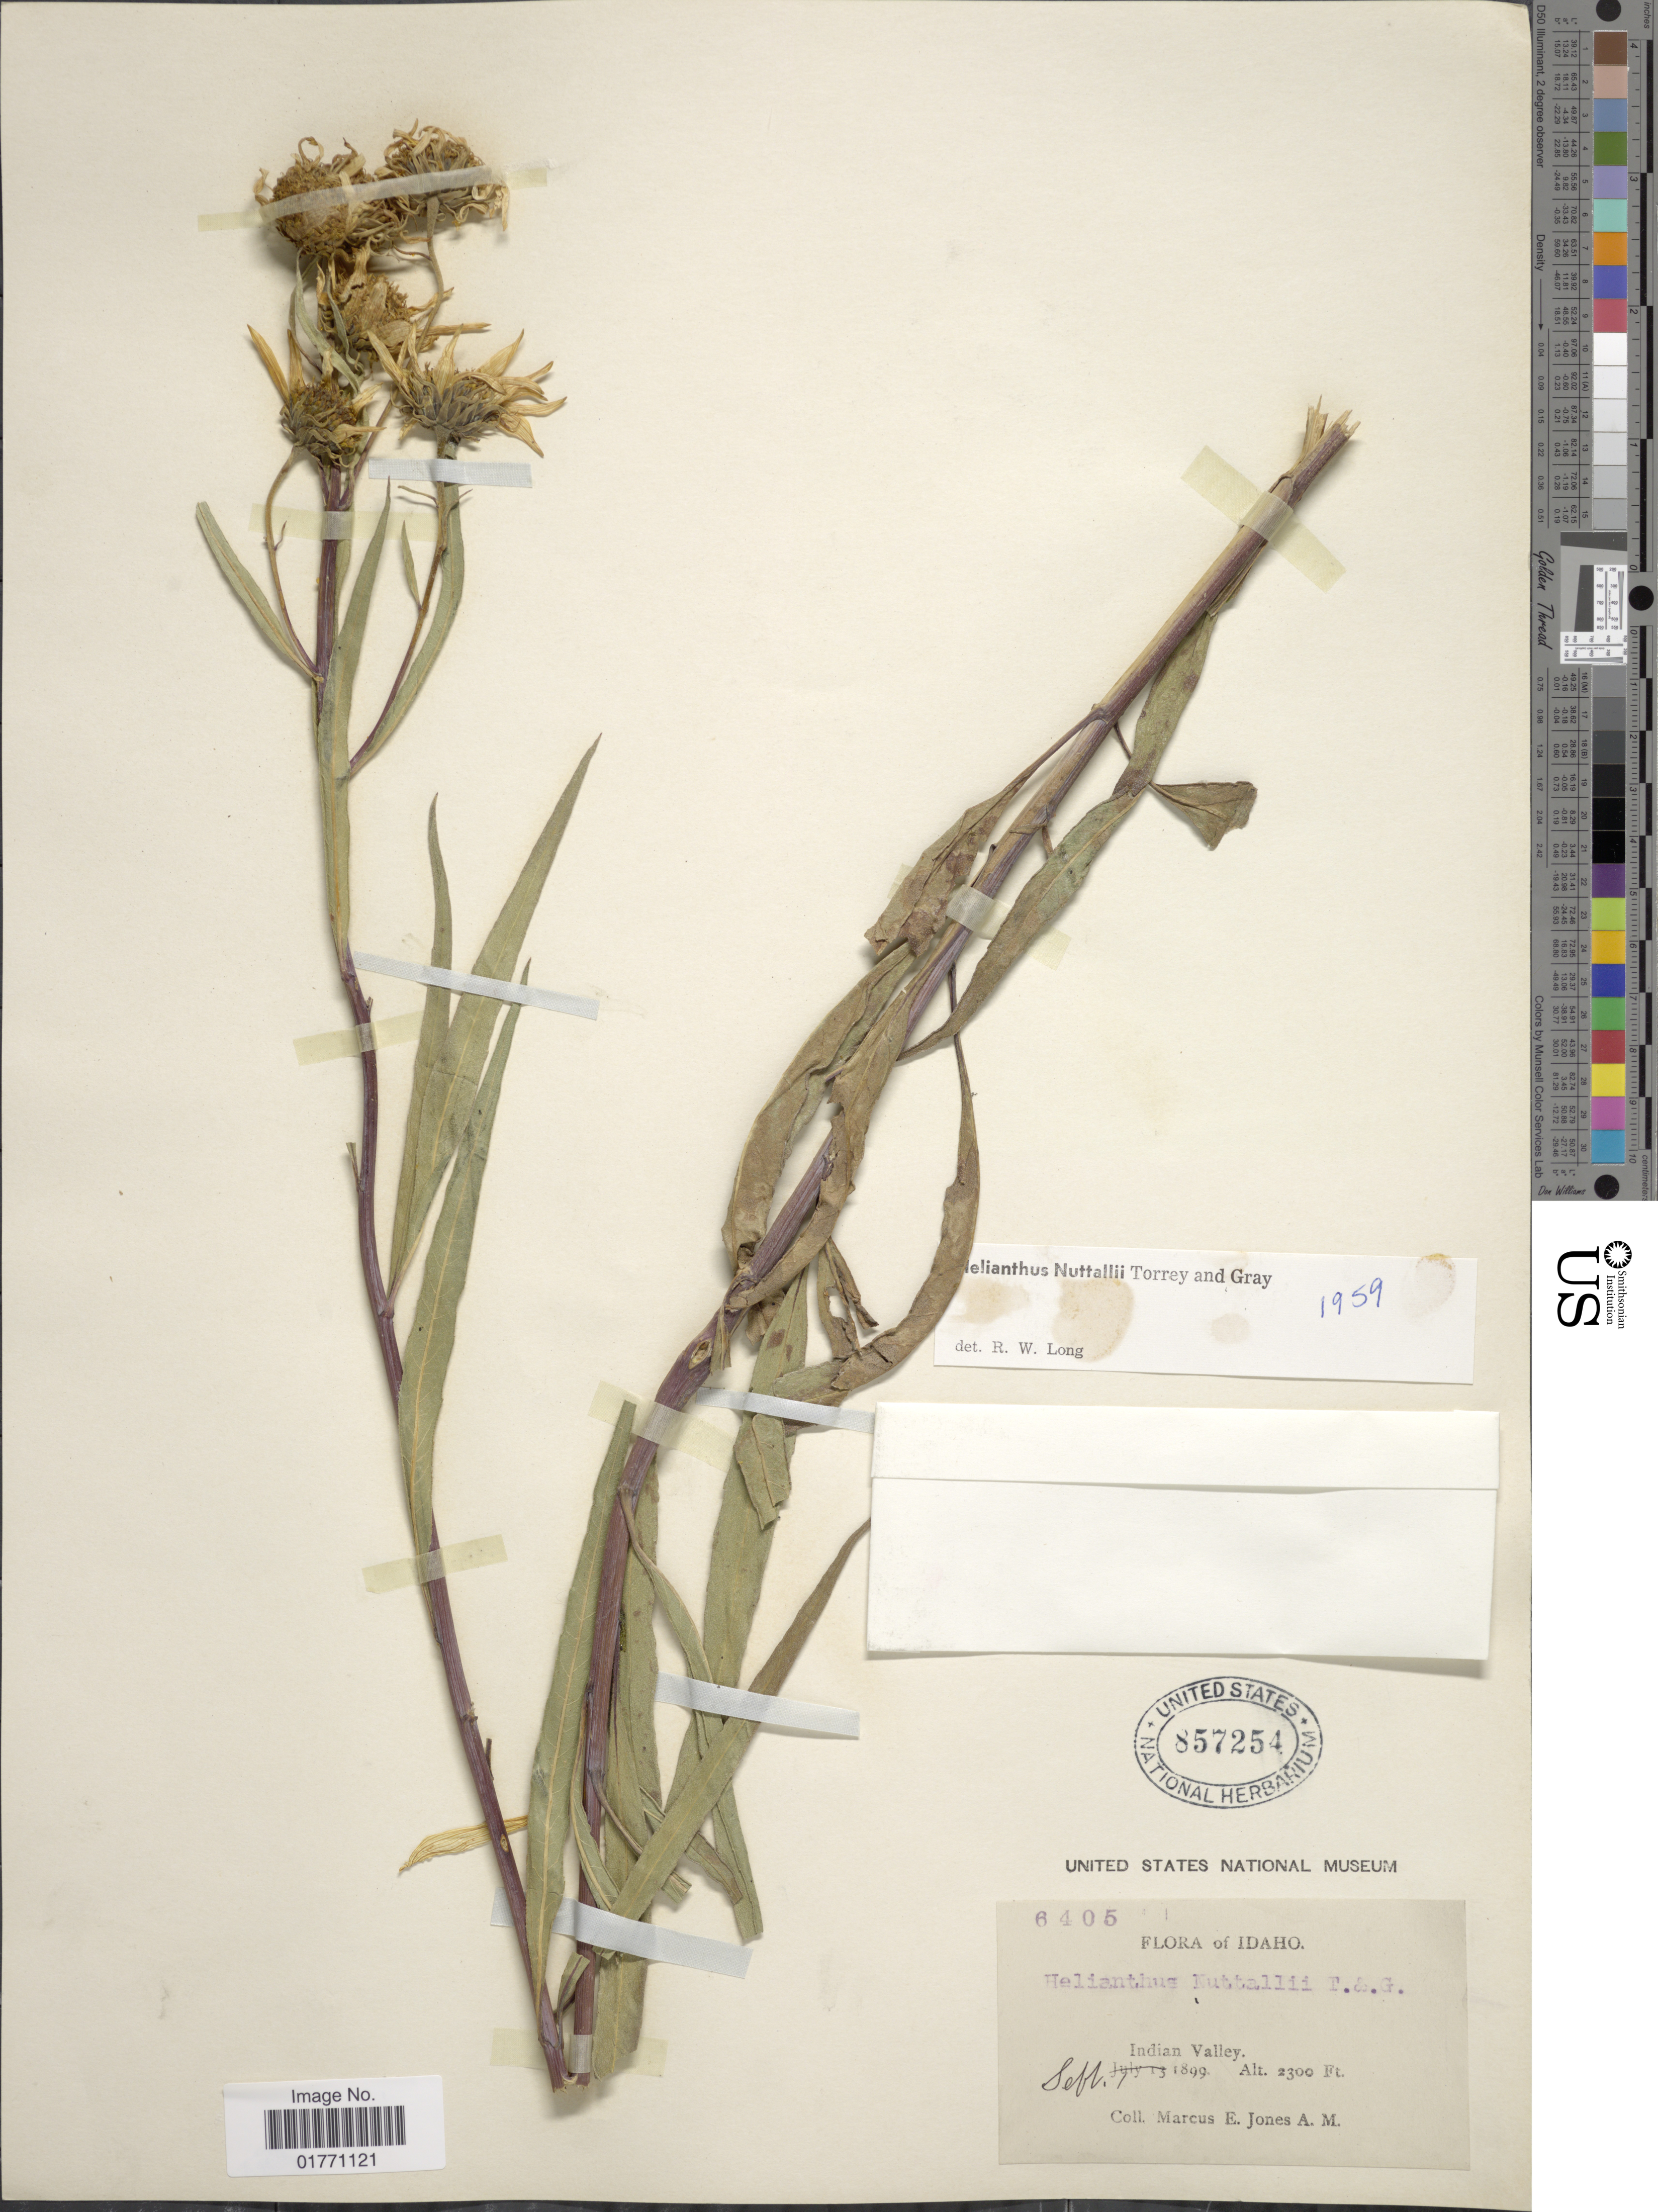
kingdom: Plantae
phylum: Tracheophyta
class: Magnoliopsida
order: Asterales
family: Asteraceae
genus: Helianthus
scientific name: Helianthus nuttallii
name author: Torr. & A. Gray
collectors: M. E. Jones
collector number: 6405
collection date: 1899-09-01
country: United States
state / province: Idaho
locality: Indian Valley.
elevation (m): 701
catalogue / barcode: US 857254